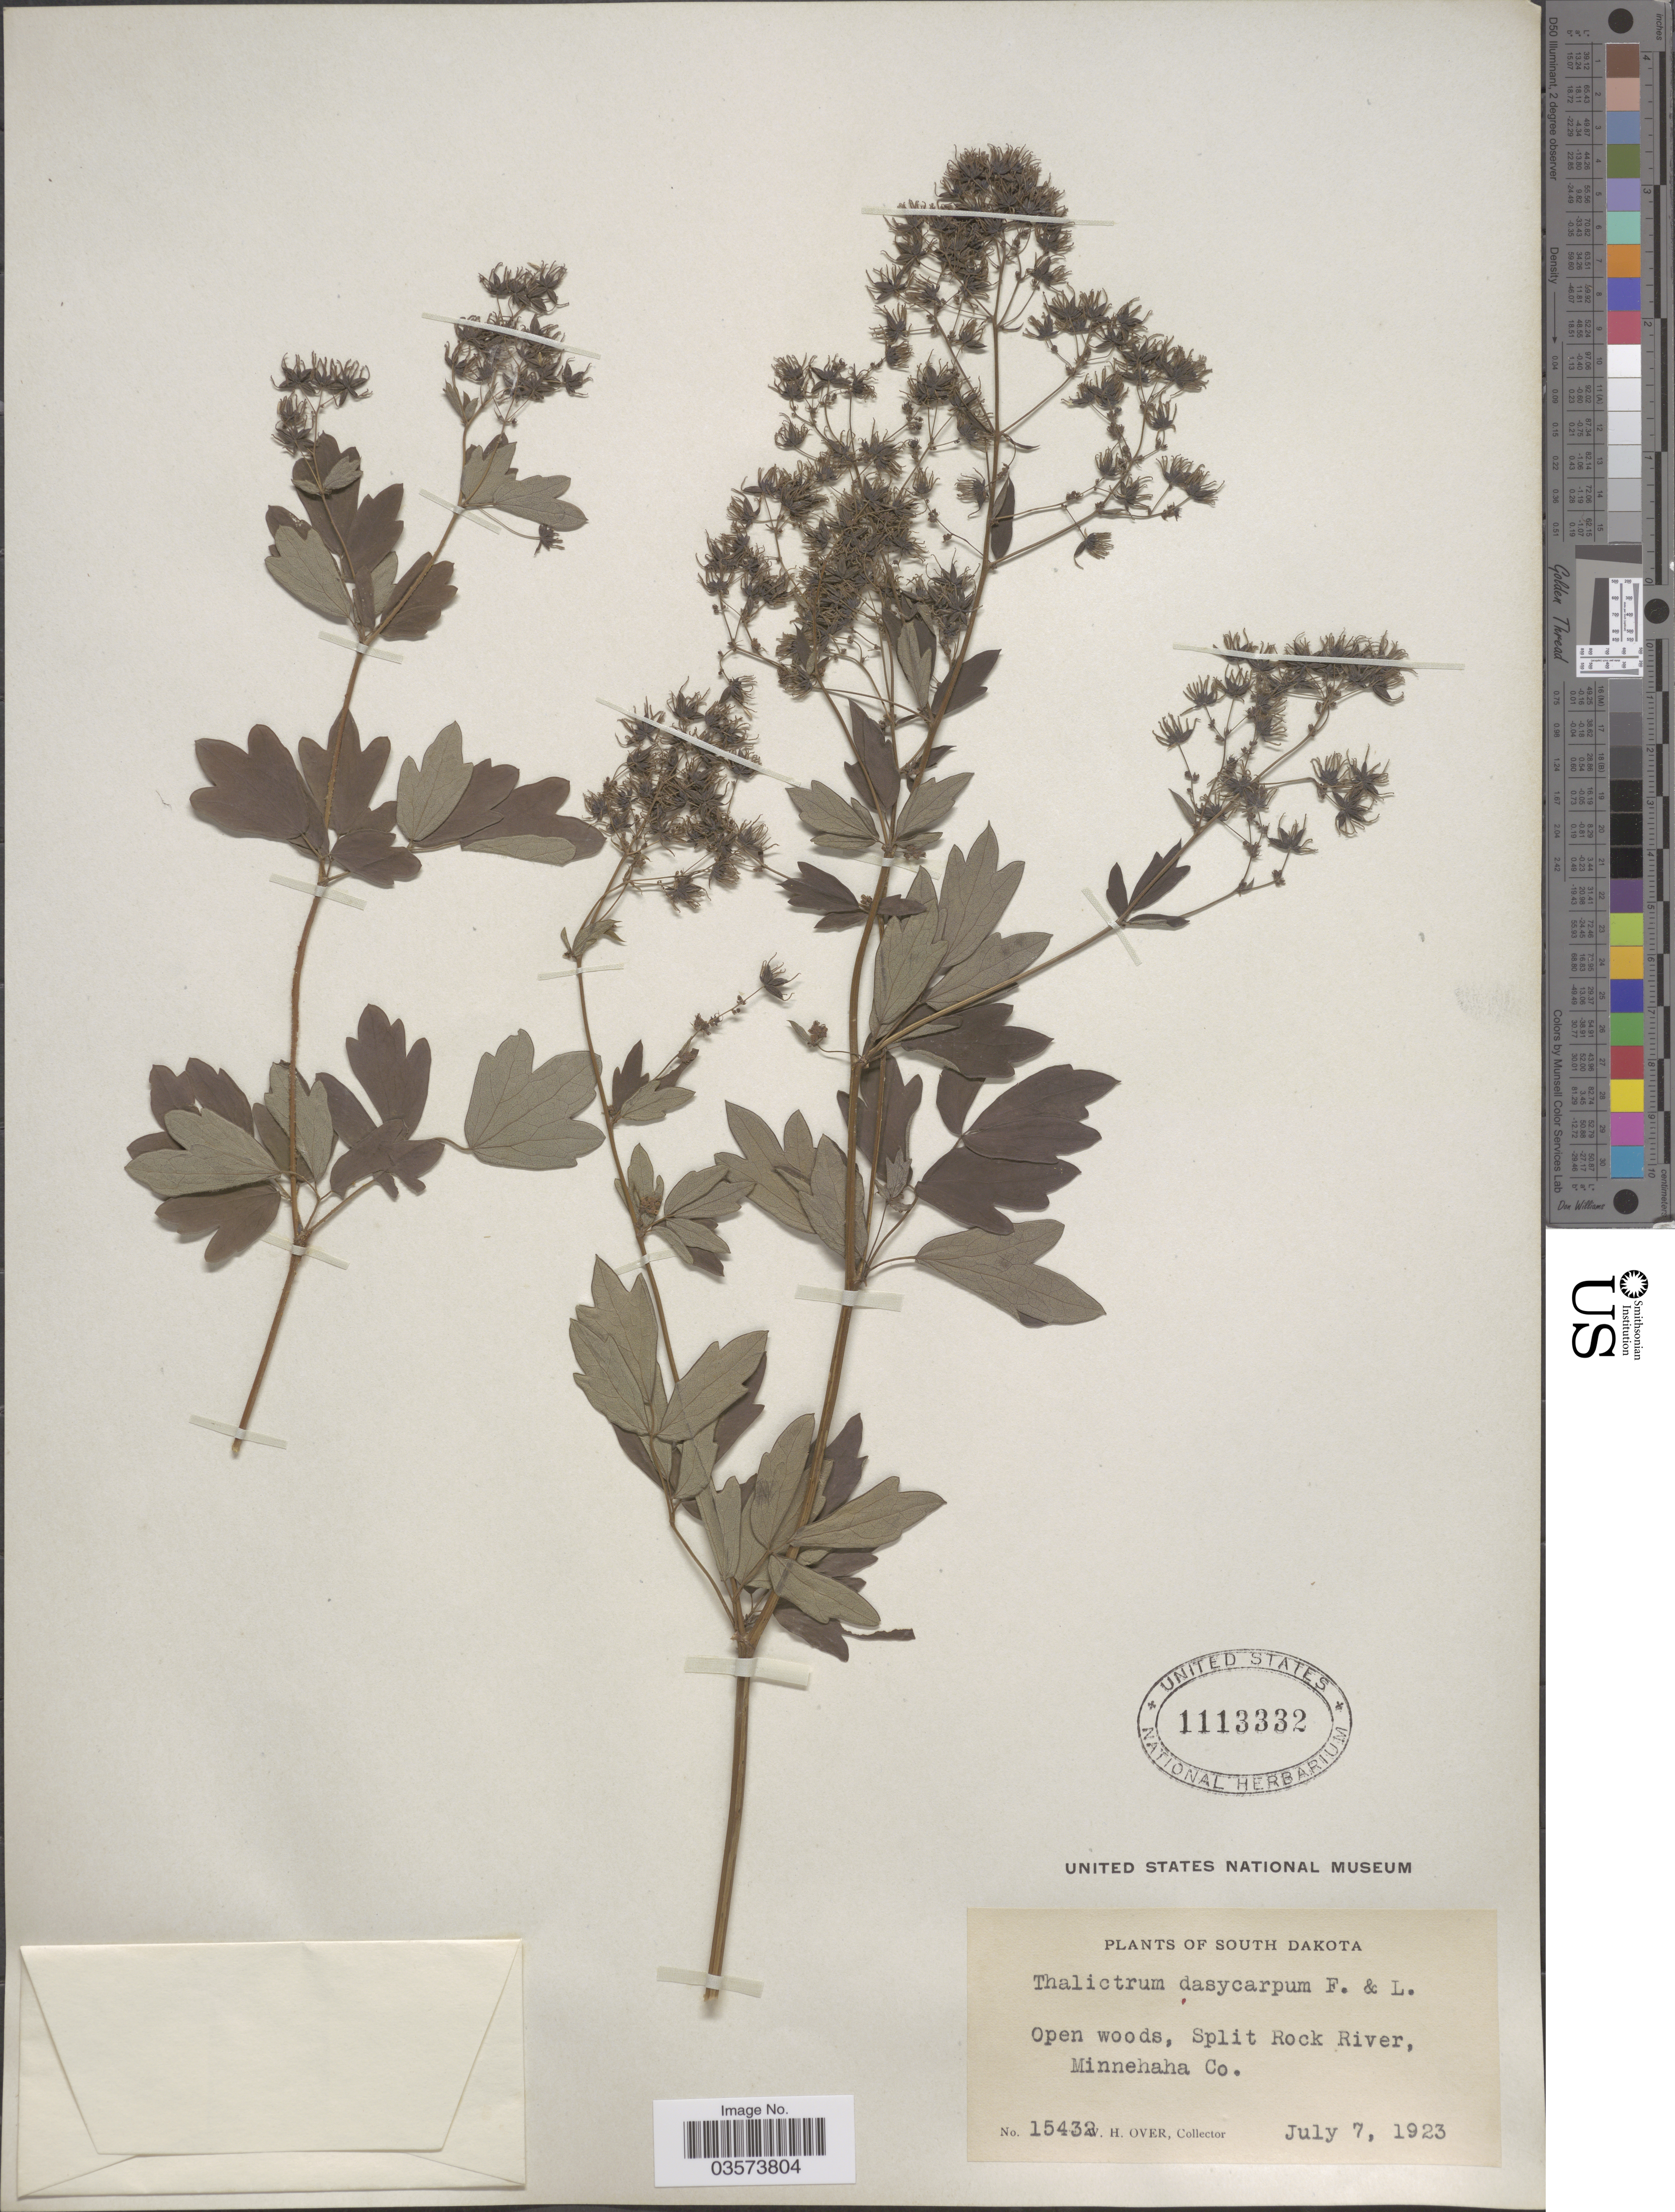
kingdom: Plantae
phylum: Tracheophyta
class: Magnoliopsida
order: Ranunculales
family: Ranunculaceae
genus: Thalictrum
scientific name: Thalictrum dasycarpum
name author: Fisch. & Avé-Lall.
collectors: H. Over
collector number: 15432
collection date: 1923-07-07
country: United States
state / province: South Dakota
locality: Open woods, Split Rock River, Minnehaha Co.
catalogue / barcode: US 1113332